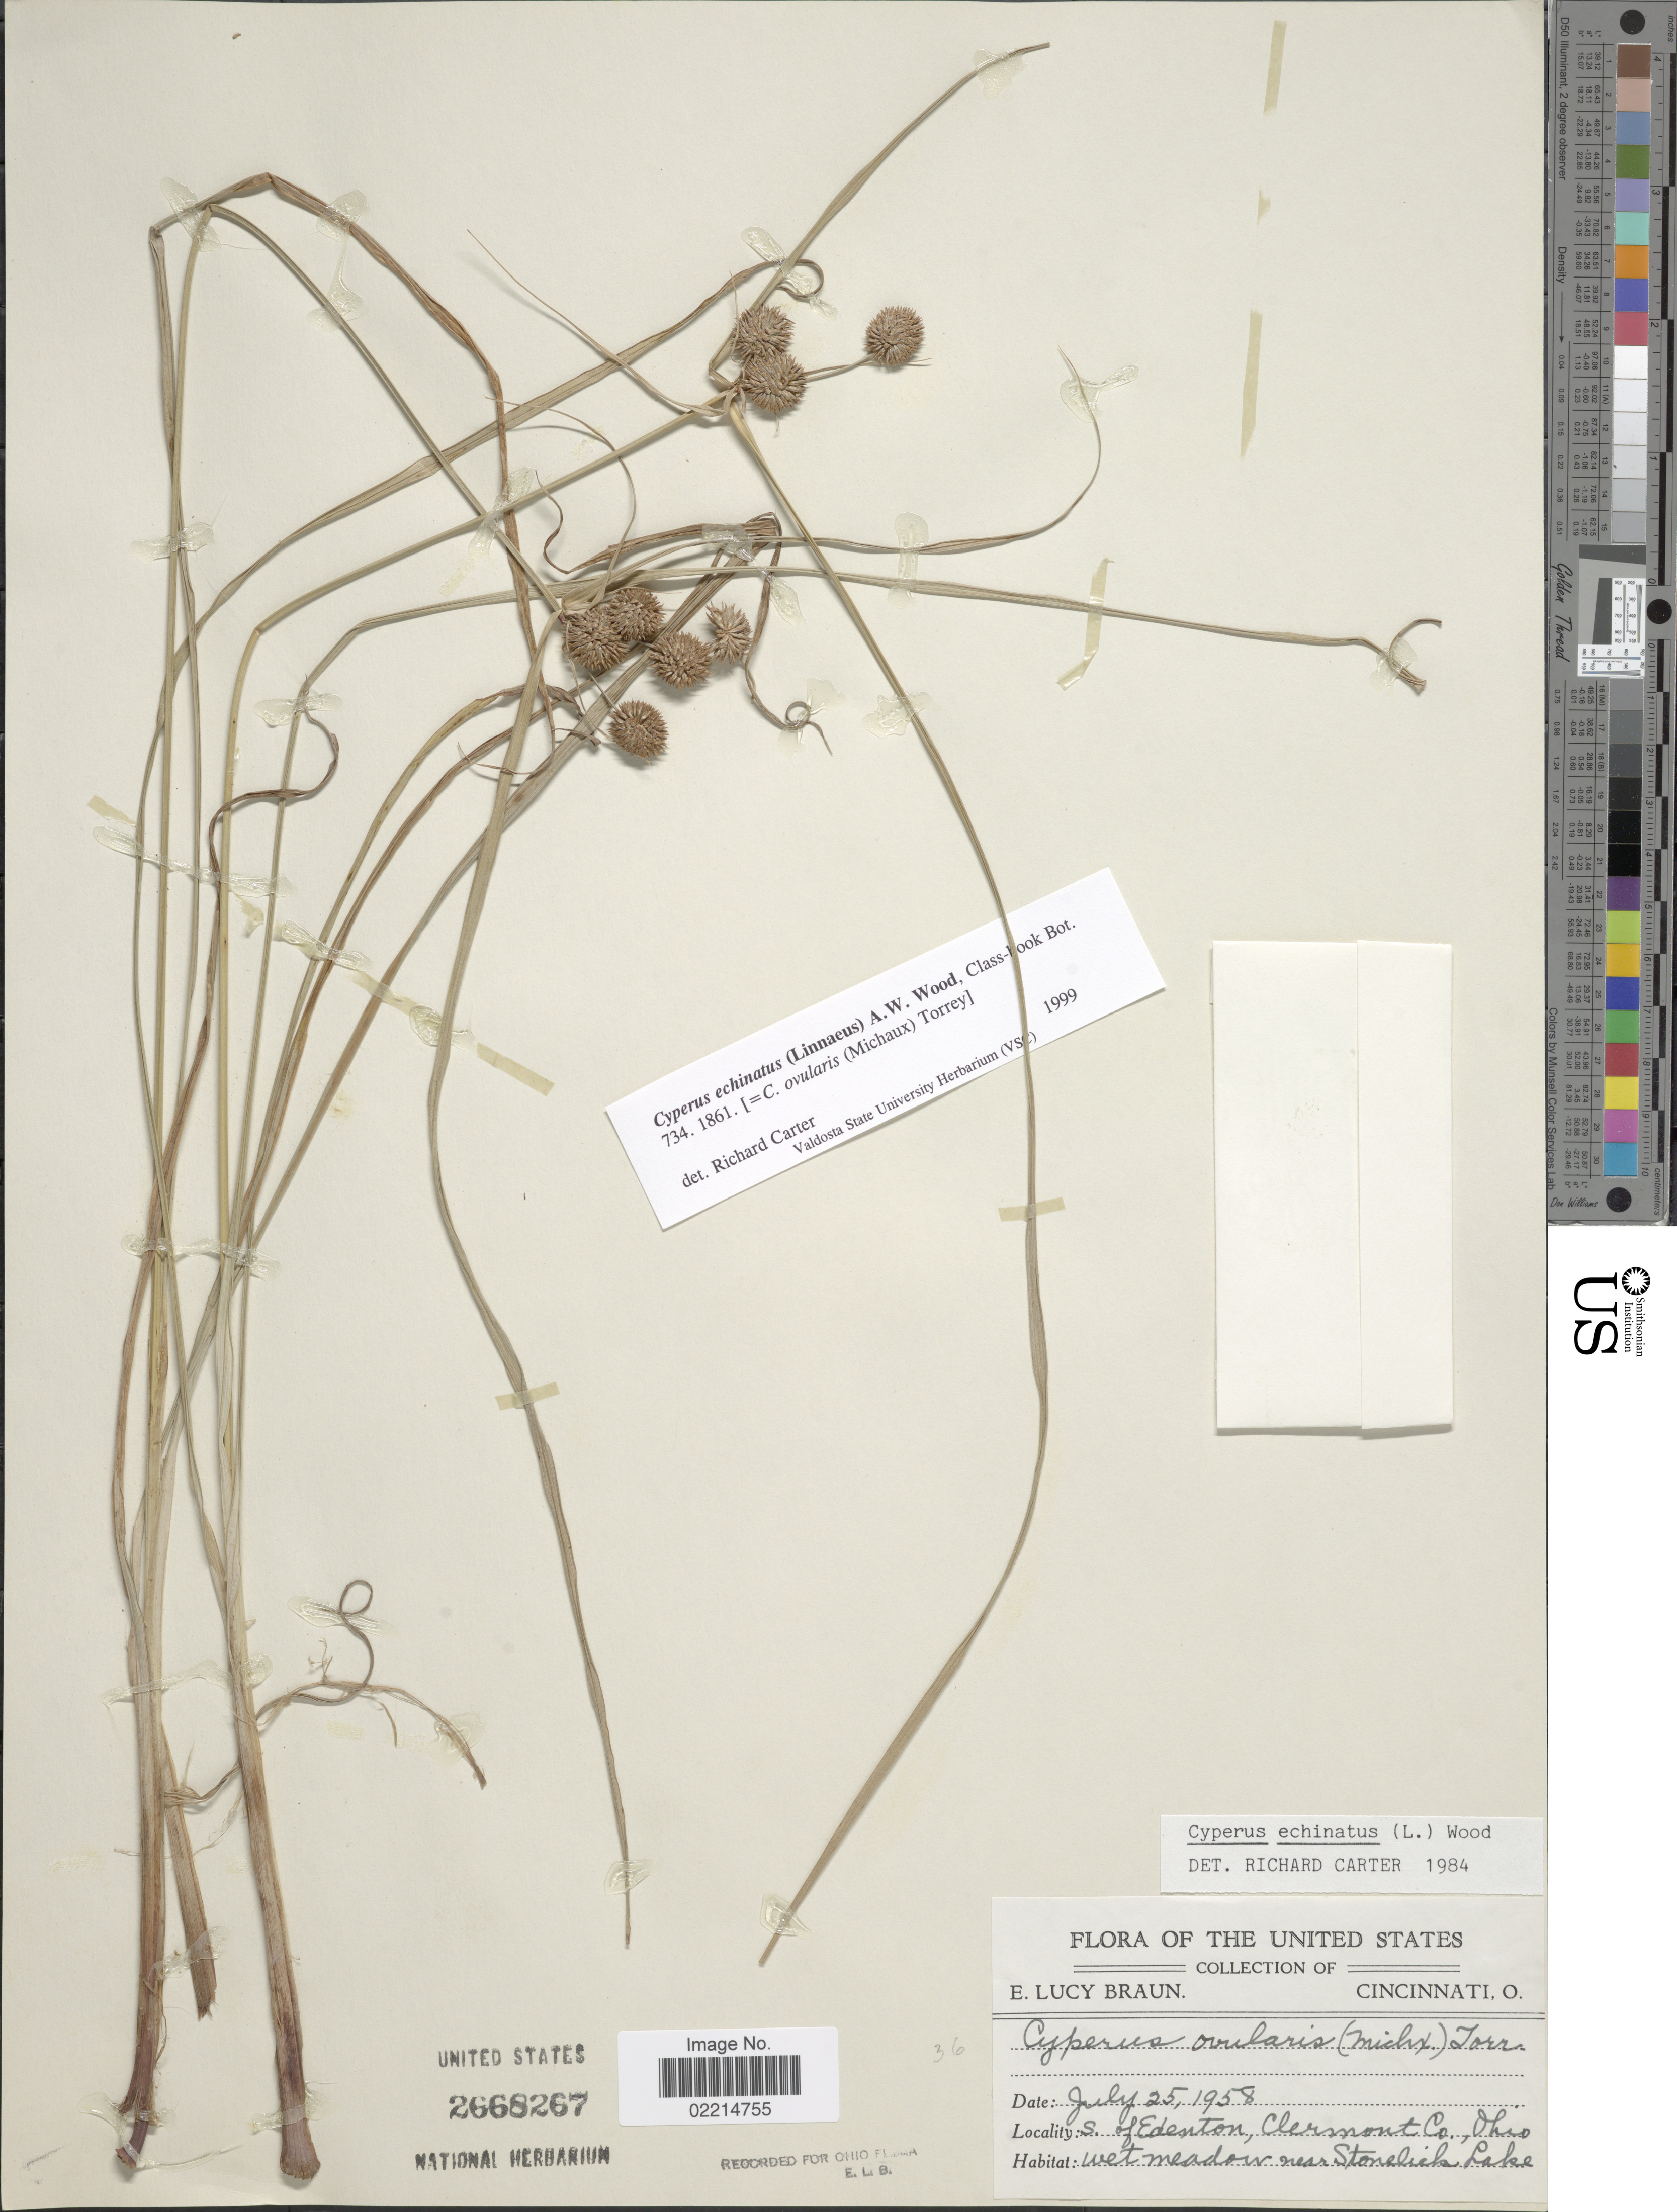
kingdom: Plantae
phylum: Tracheophyta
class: Liliopsida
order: Poales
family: Cyperaceae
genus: Cyperus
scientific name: Cyperus echinatus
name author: (L.) Alph. Wood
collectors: E. L. Braun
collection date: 1958-07-25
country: United States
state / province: Ohio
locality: S. of Edenton, Clermont Co. Wet meadow near Stonelick Lake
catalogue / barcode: US 2668267